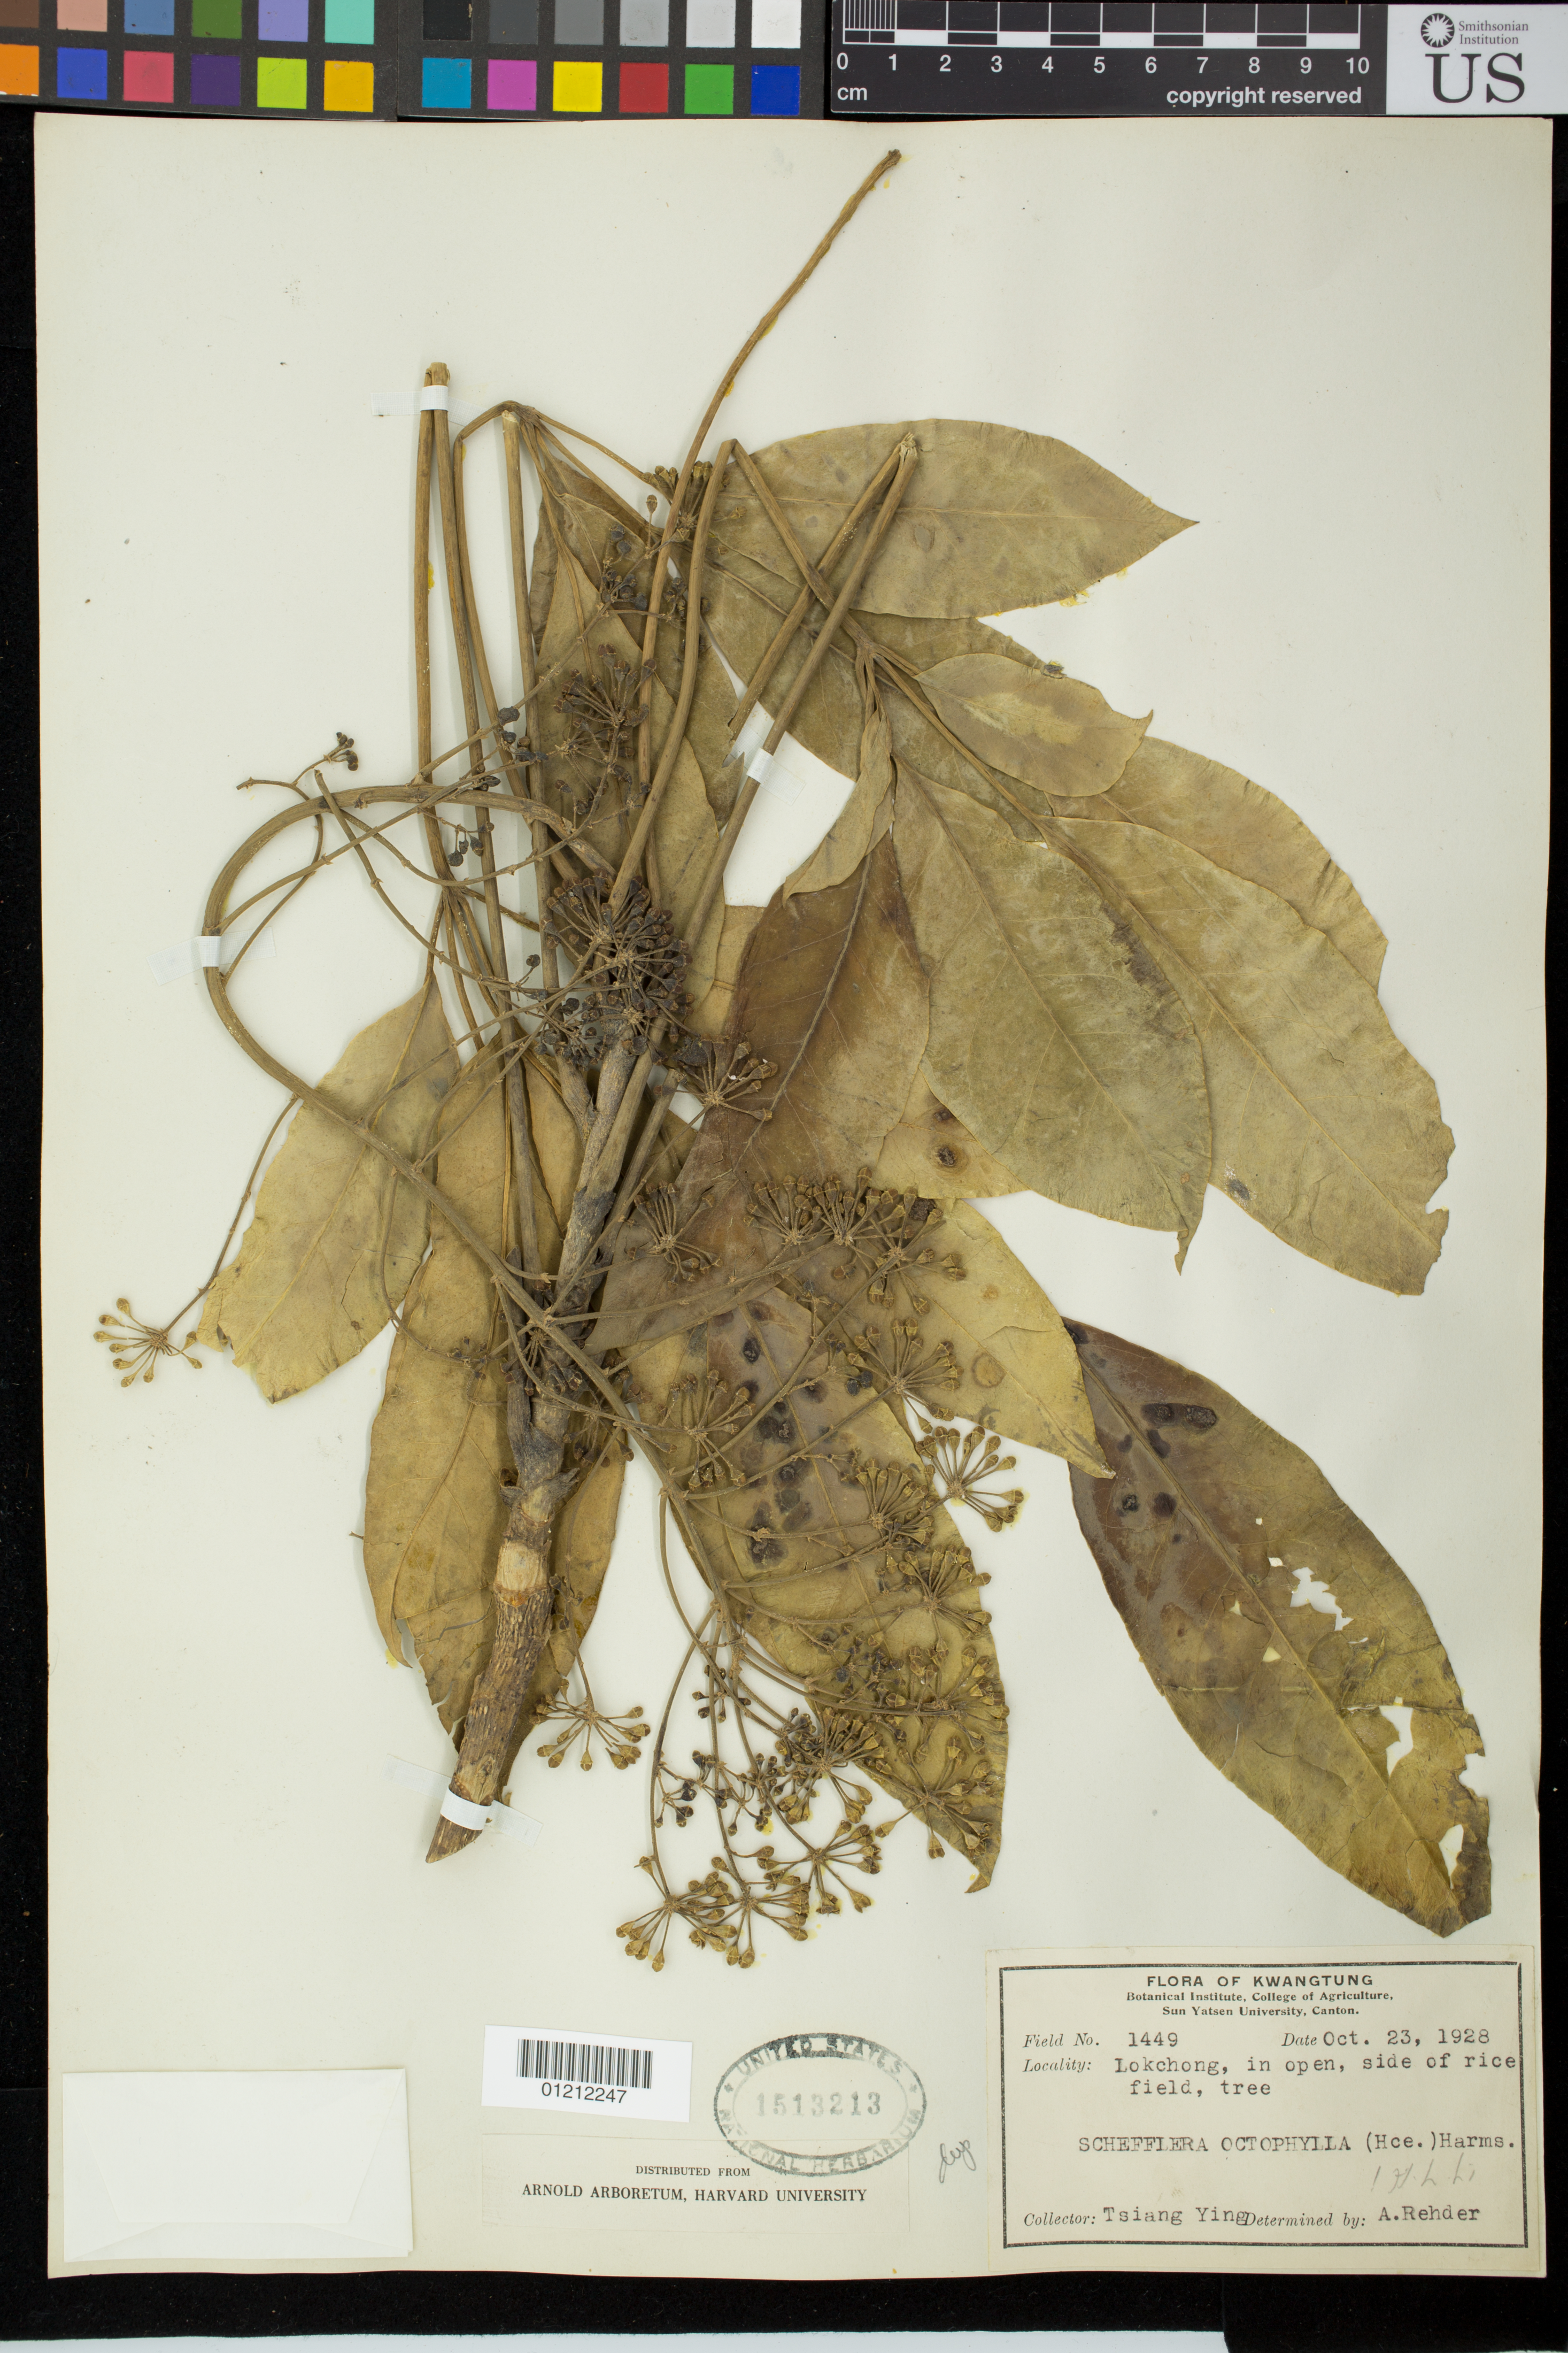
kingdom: Plantae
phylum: Tracheophyta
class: Magnoliopsida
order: Apiales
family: Araliaceae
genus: Schefflera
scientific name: Schefflera heptaphylla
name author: (L.) Frodin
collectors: Y. Tsiang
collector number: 1449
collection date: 1928-10-23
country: China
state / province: Guangdong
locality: Lokchong, in open, side of rice field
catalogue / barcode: US 1513213